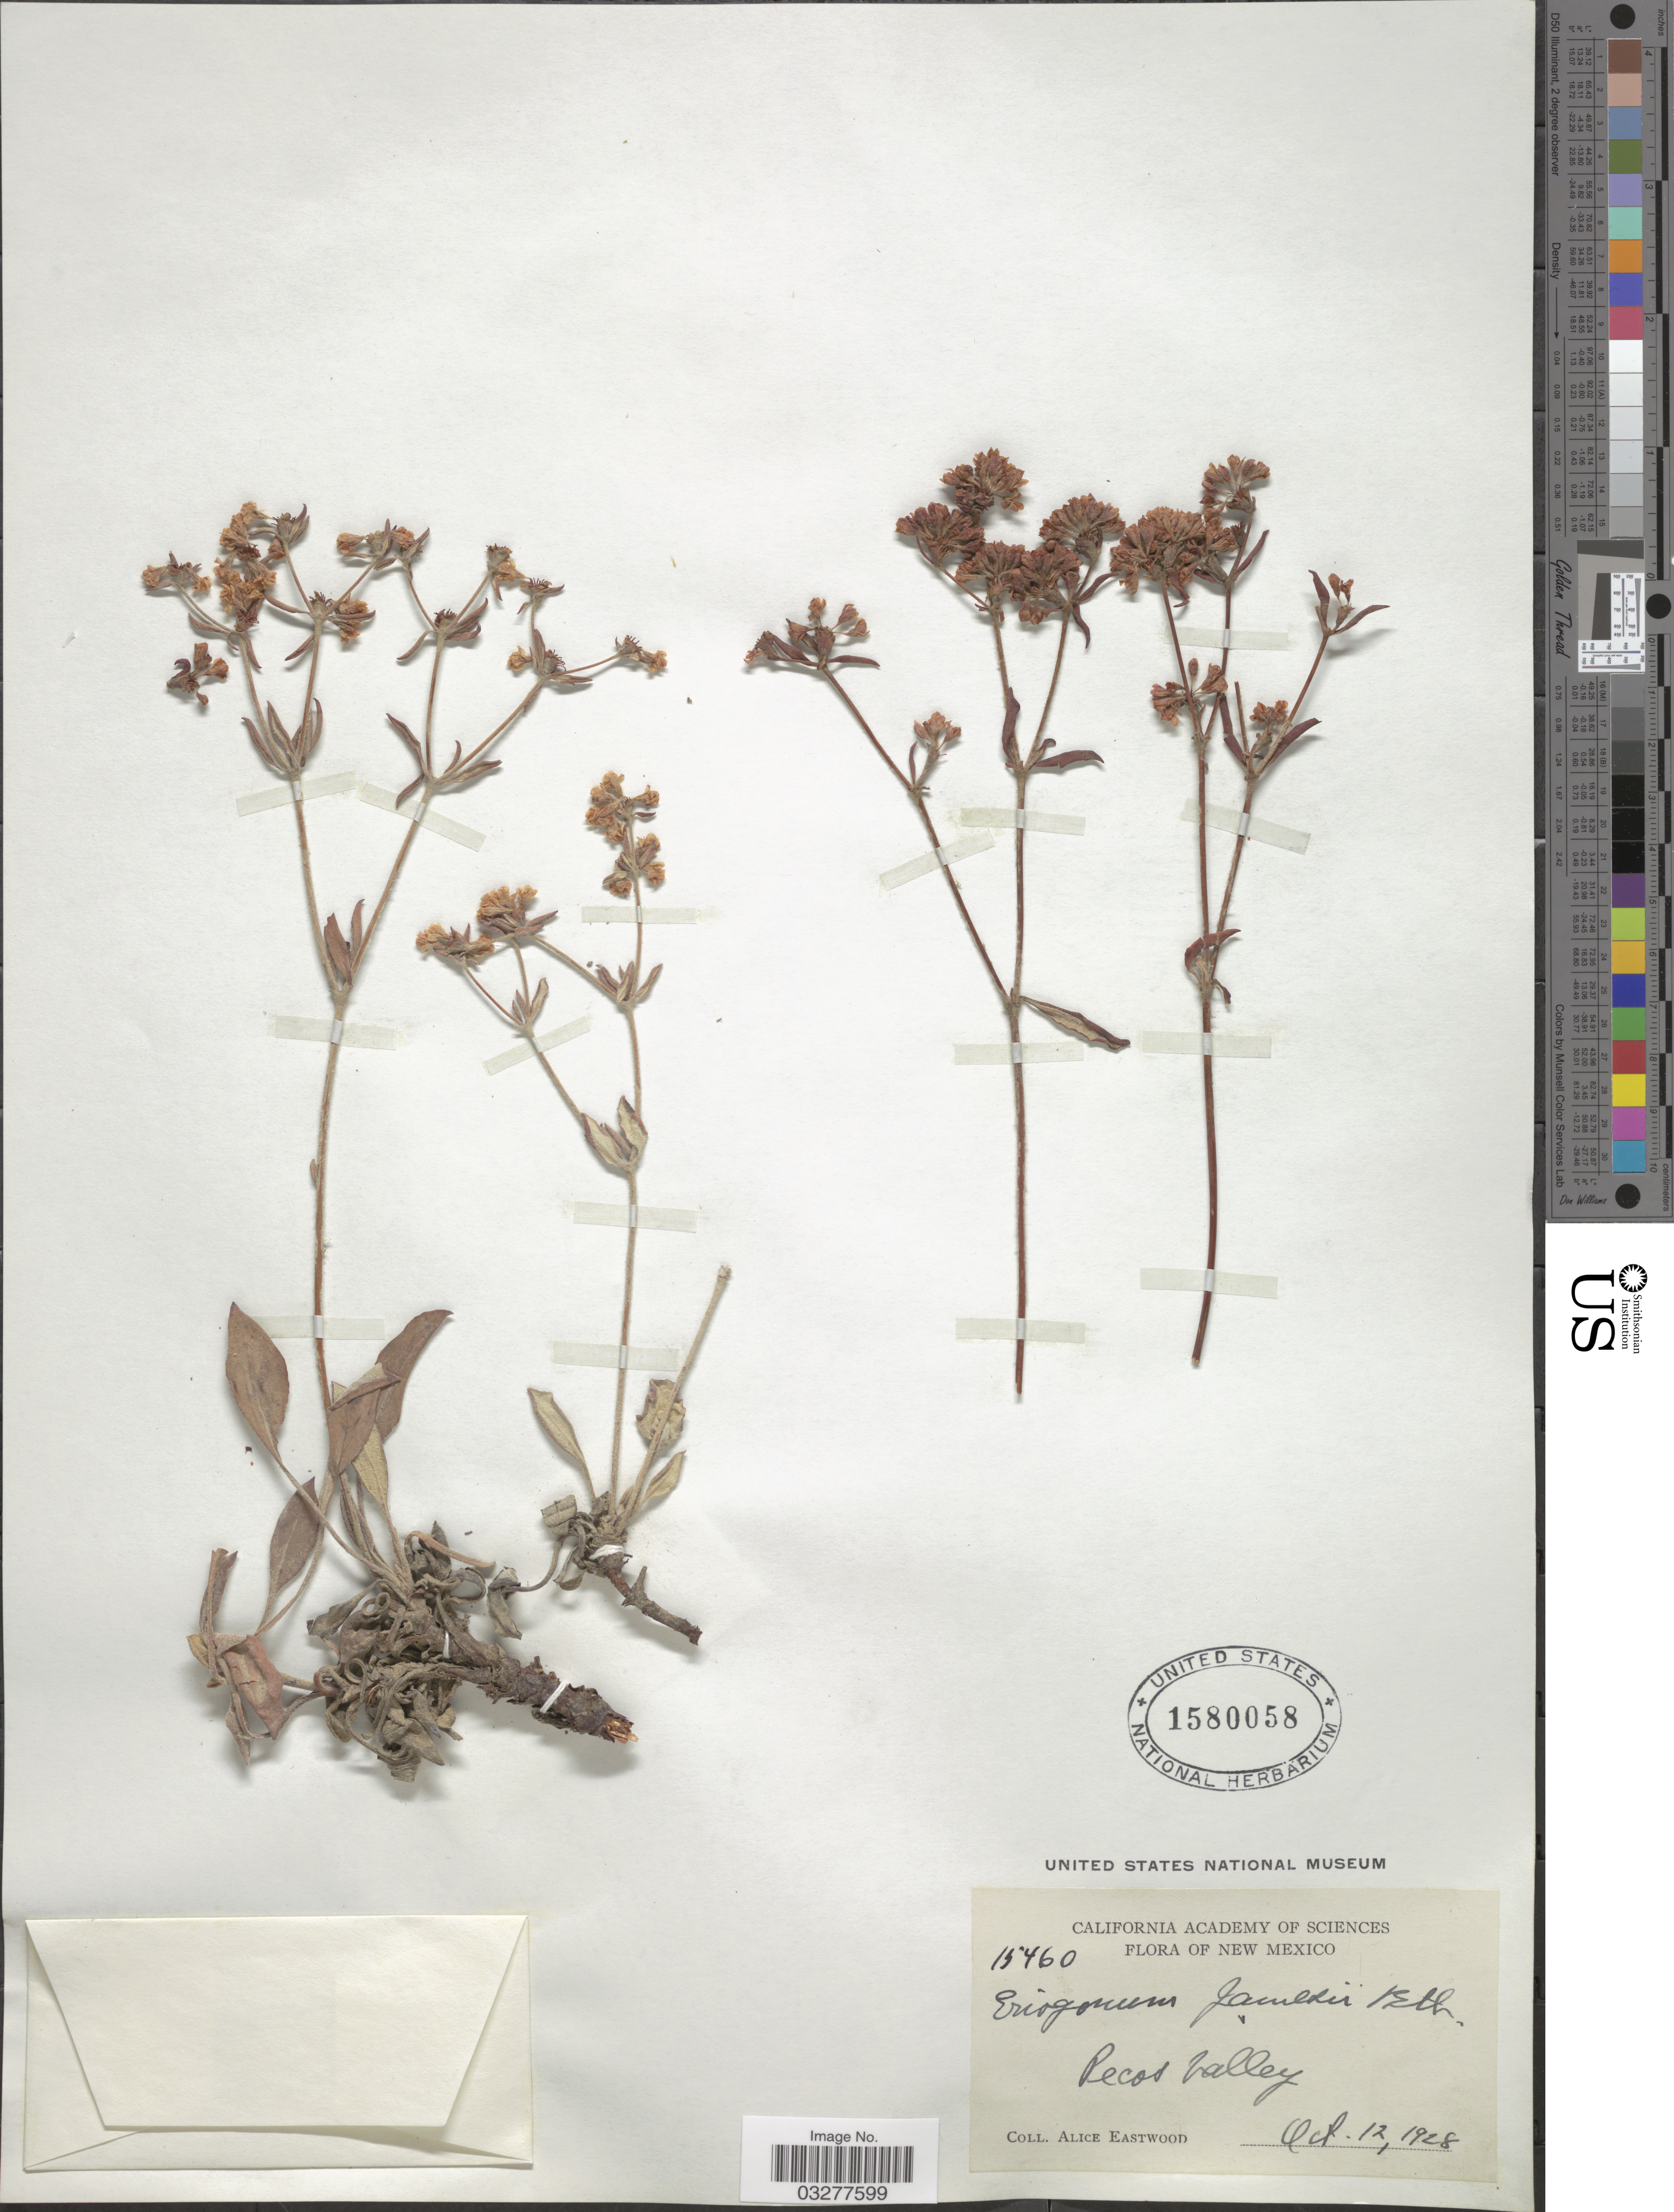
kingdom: Plantae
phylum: Tracheophyta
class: Magnoliopsida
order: Caryophyllales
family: Polygonaceae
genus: Eriogonum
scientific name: Eriogonum jamesii var. jamesii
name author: Benth.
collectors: A. Eastwood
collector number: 15460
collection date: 1928-10-12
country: United States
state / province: New Mexico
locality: Pecos Valley.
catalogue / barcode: US 1580058